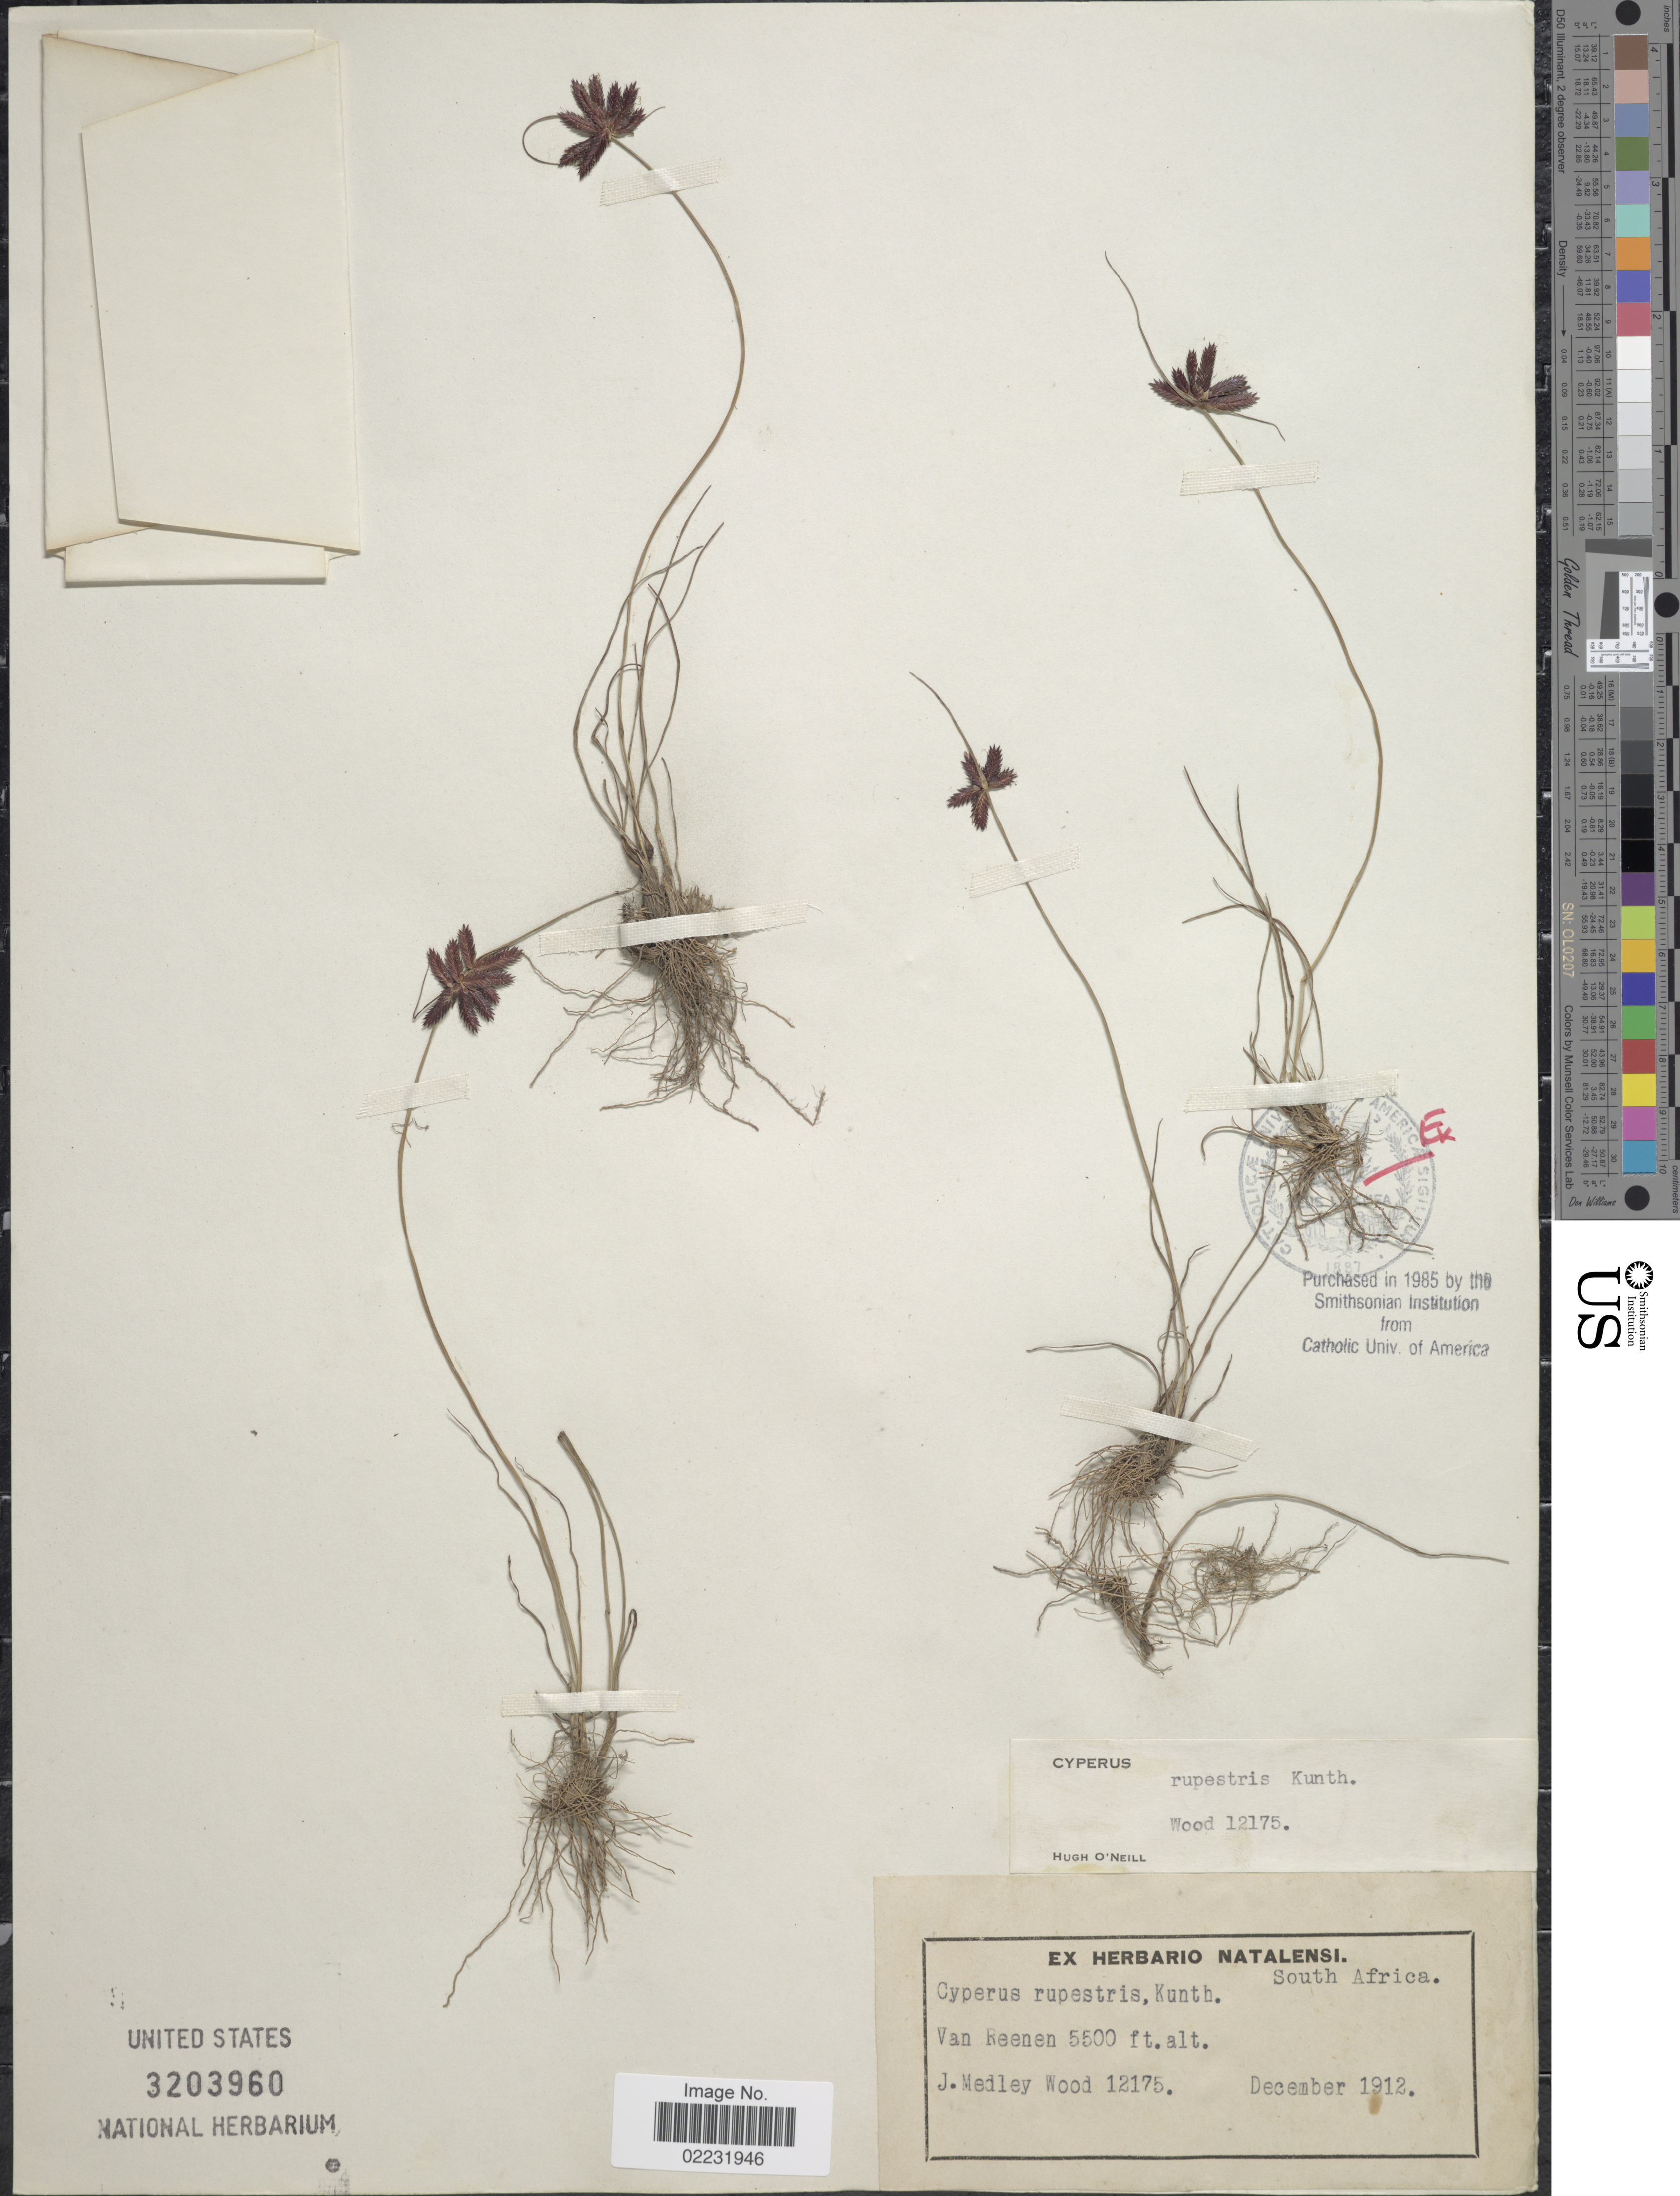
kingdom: Plantae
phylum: Tracheophyta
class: Liliopsida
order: Poales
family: Cyperaceae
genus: Cyperus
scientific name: Cyperus rupestris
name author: Kunth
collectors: J. Medley Wood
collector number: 12175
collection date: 1912-12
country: South Africa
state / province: KwaZulu-Natal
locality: Van Reenen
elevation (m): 1676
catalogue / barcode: US 3203960